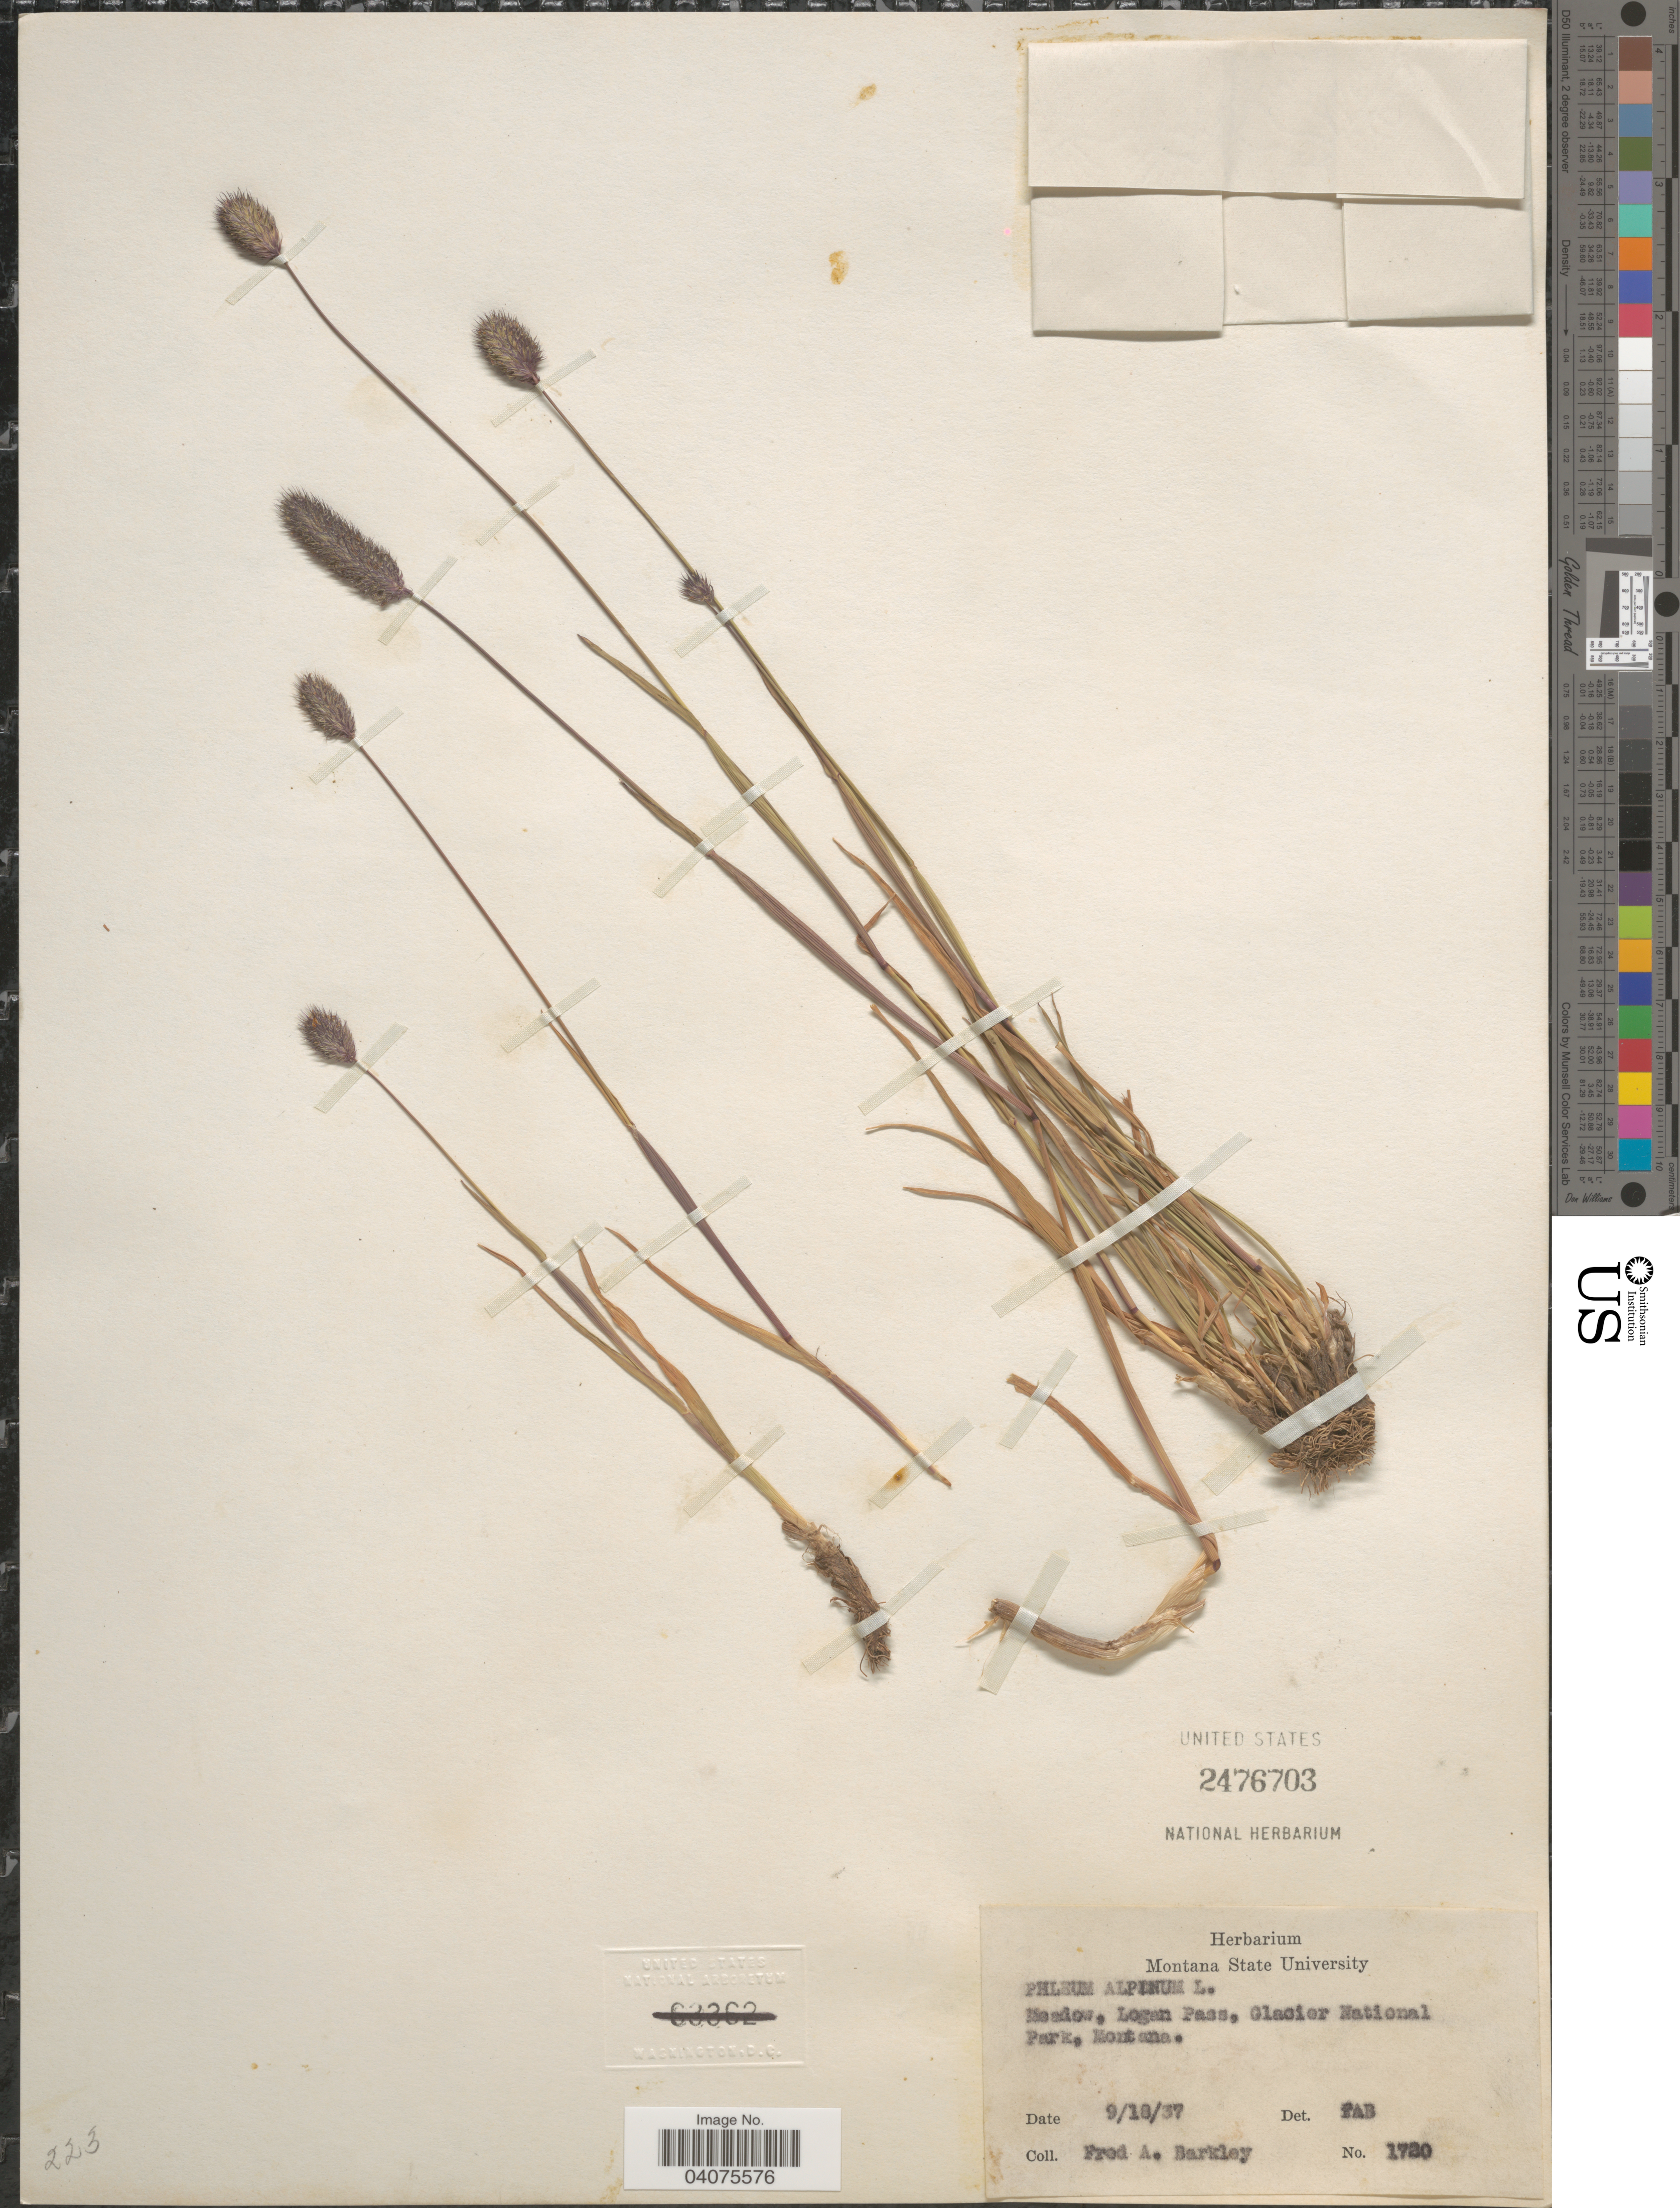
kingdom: Plantae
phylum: Tracheophyta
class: Liliopsida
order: Poales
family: Poaceae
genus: Phleum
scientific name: Phleum alpinum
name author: L.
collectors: F. A. Barkley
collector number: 1720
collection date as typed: Transcribed d/m/y: 18/9/37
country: United States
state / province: Montana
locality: Meadow, Logan Pass, Glacier National Park.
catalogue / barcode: US 2476703